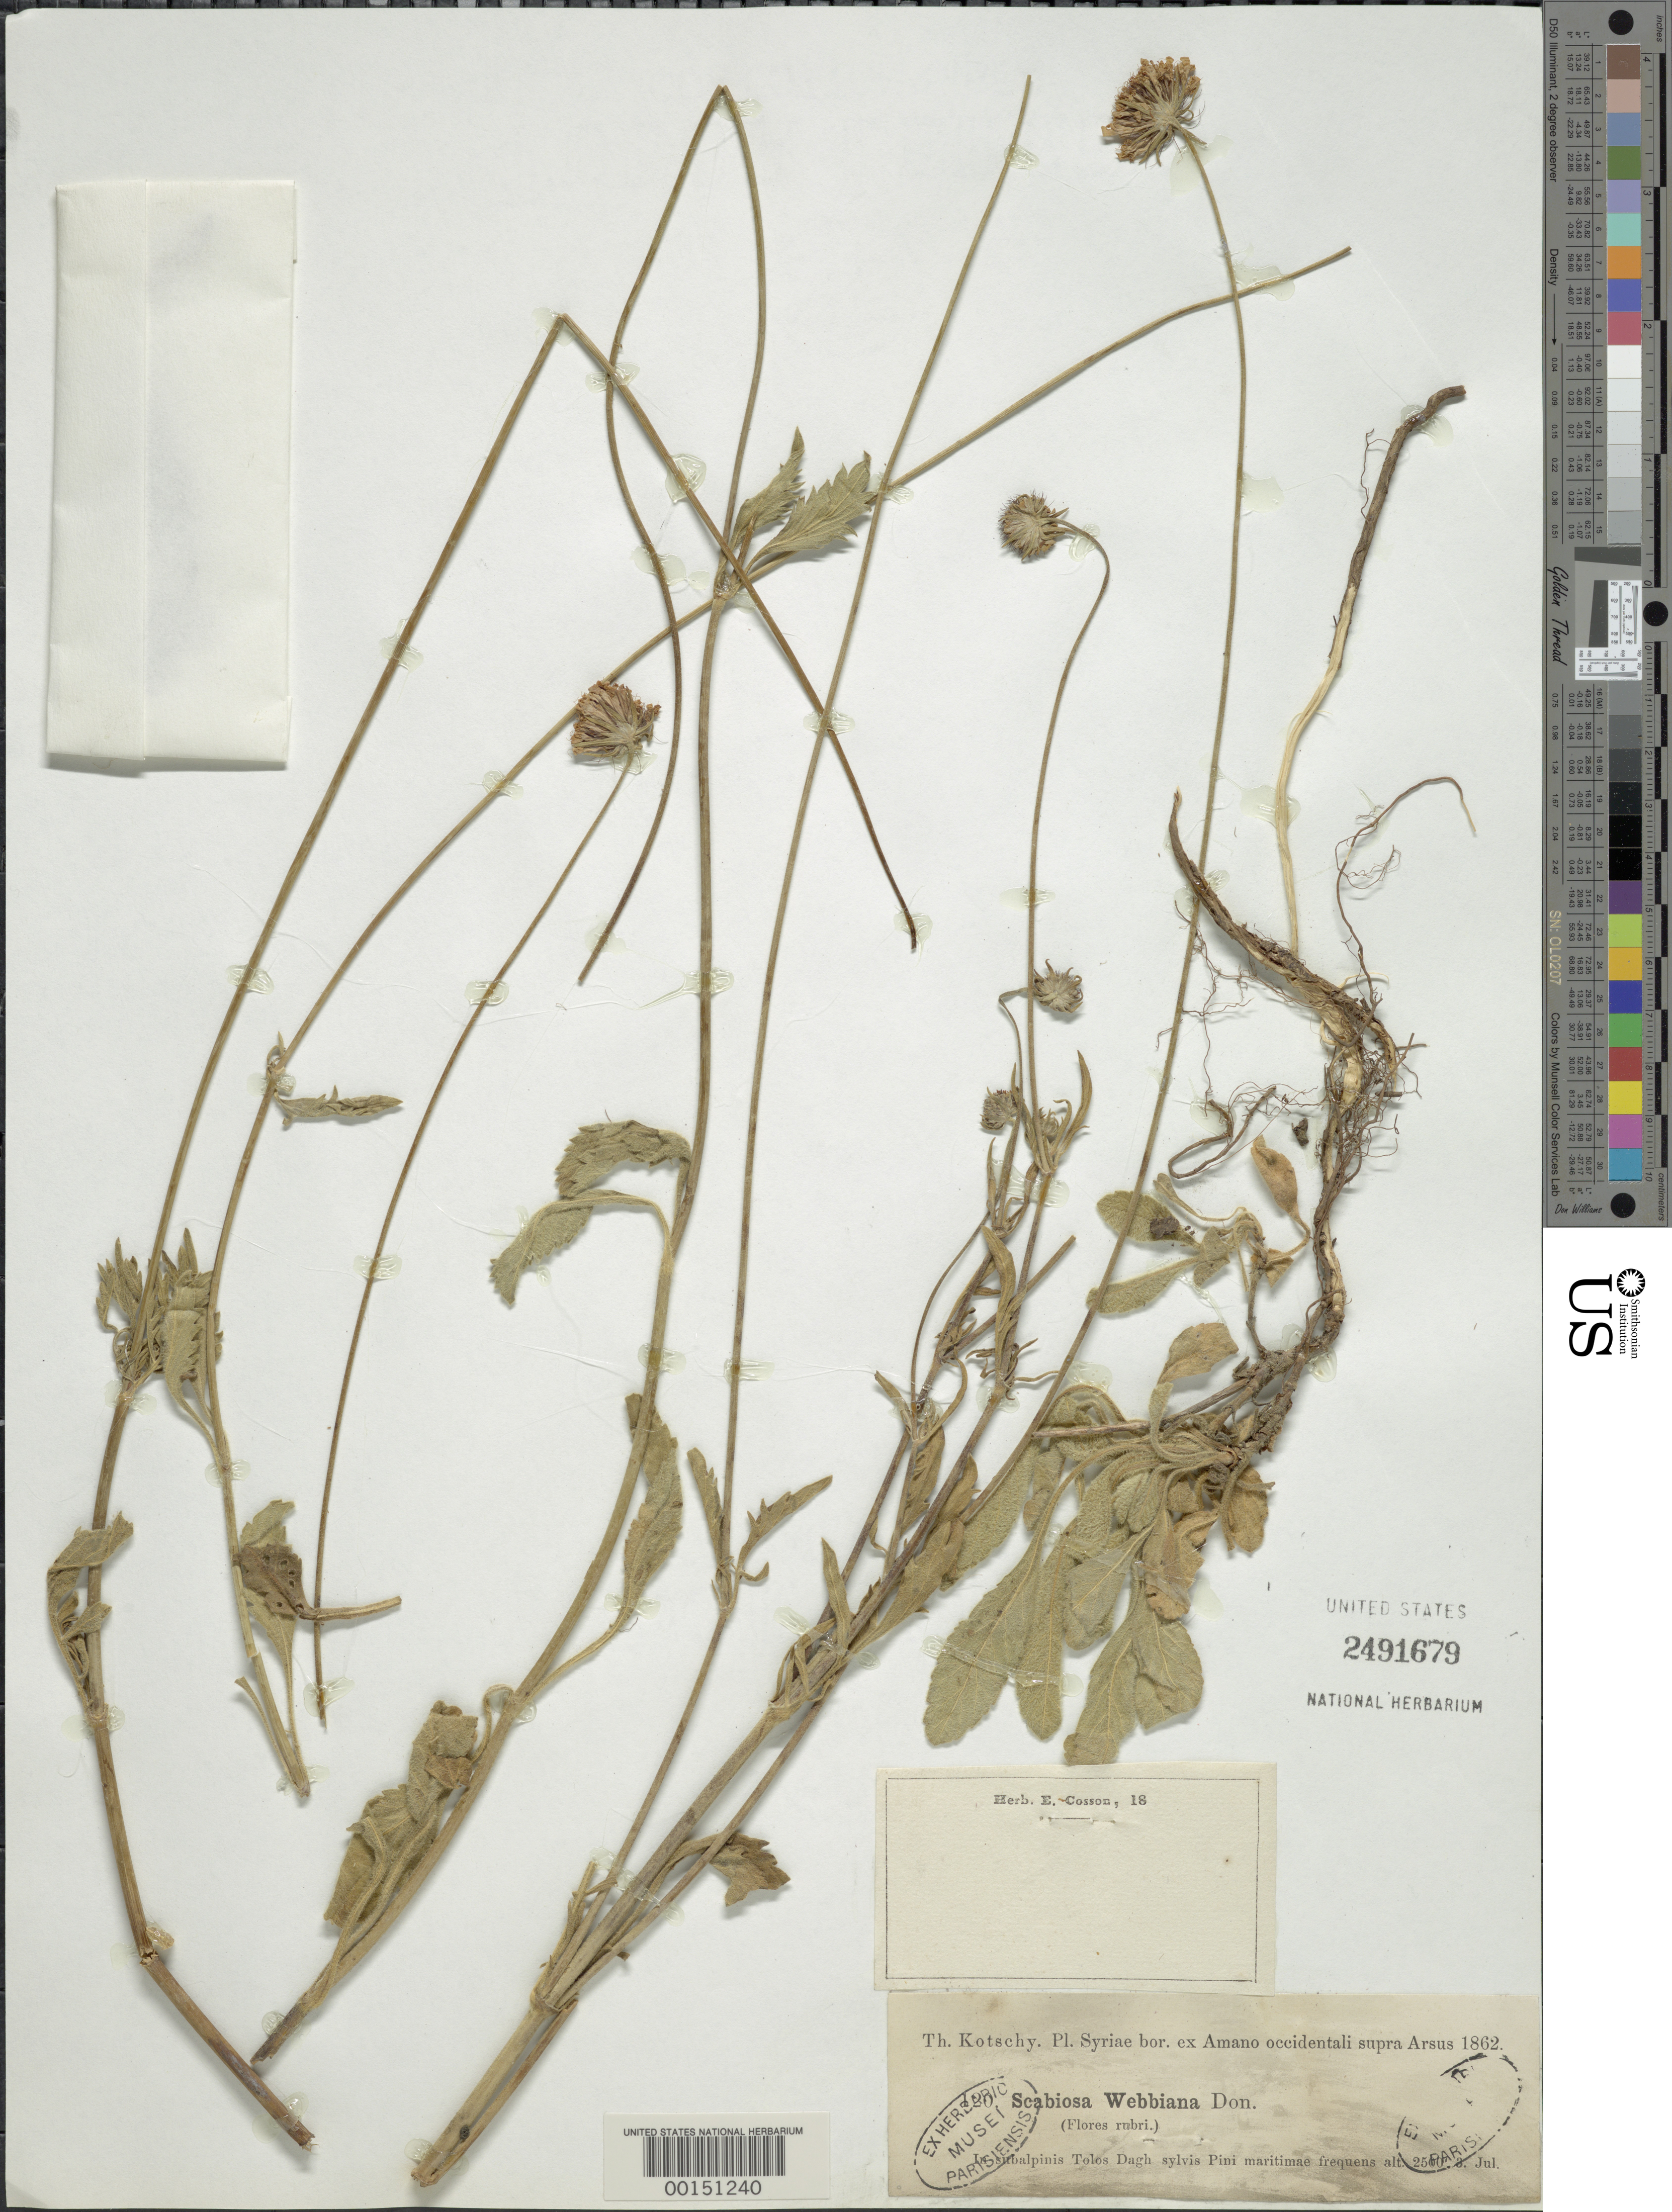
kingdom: Plantae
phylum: Tracheophyta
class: Magnoliopsida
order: Dipsacales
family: Caprifoliaceae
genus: Scabiosa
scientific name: Scabiosa webbiana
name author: D. Don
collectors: K. G. Kotschy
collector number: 120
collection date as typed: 03 Jul 1862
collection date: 1862-07-03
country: Syria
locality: Tolos Dagh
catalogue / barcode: US 2491679